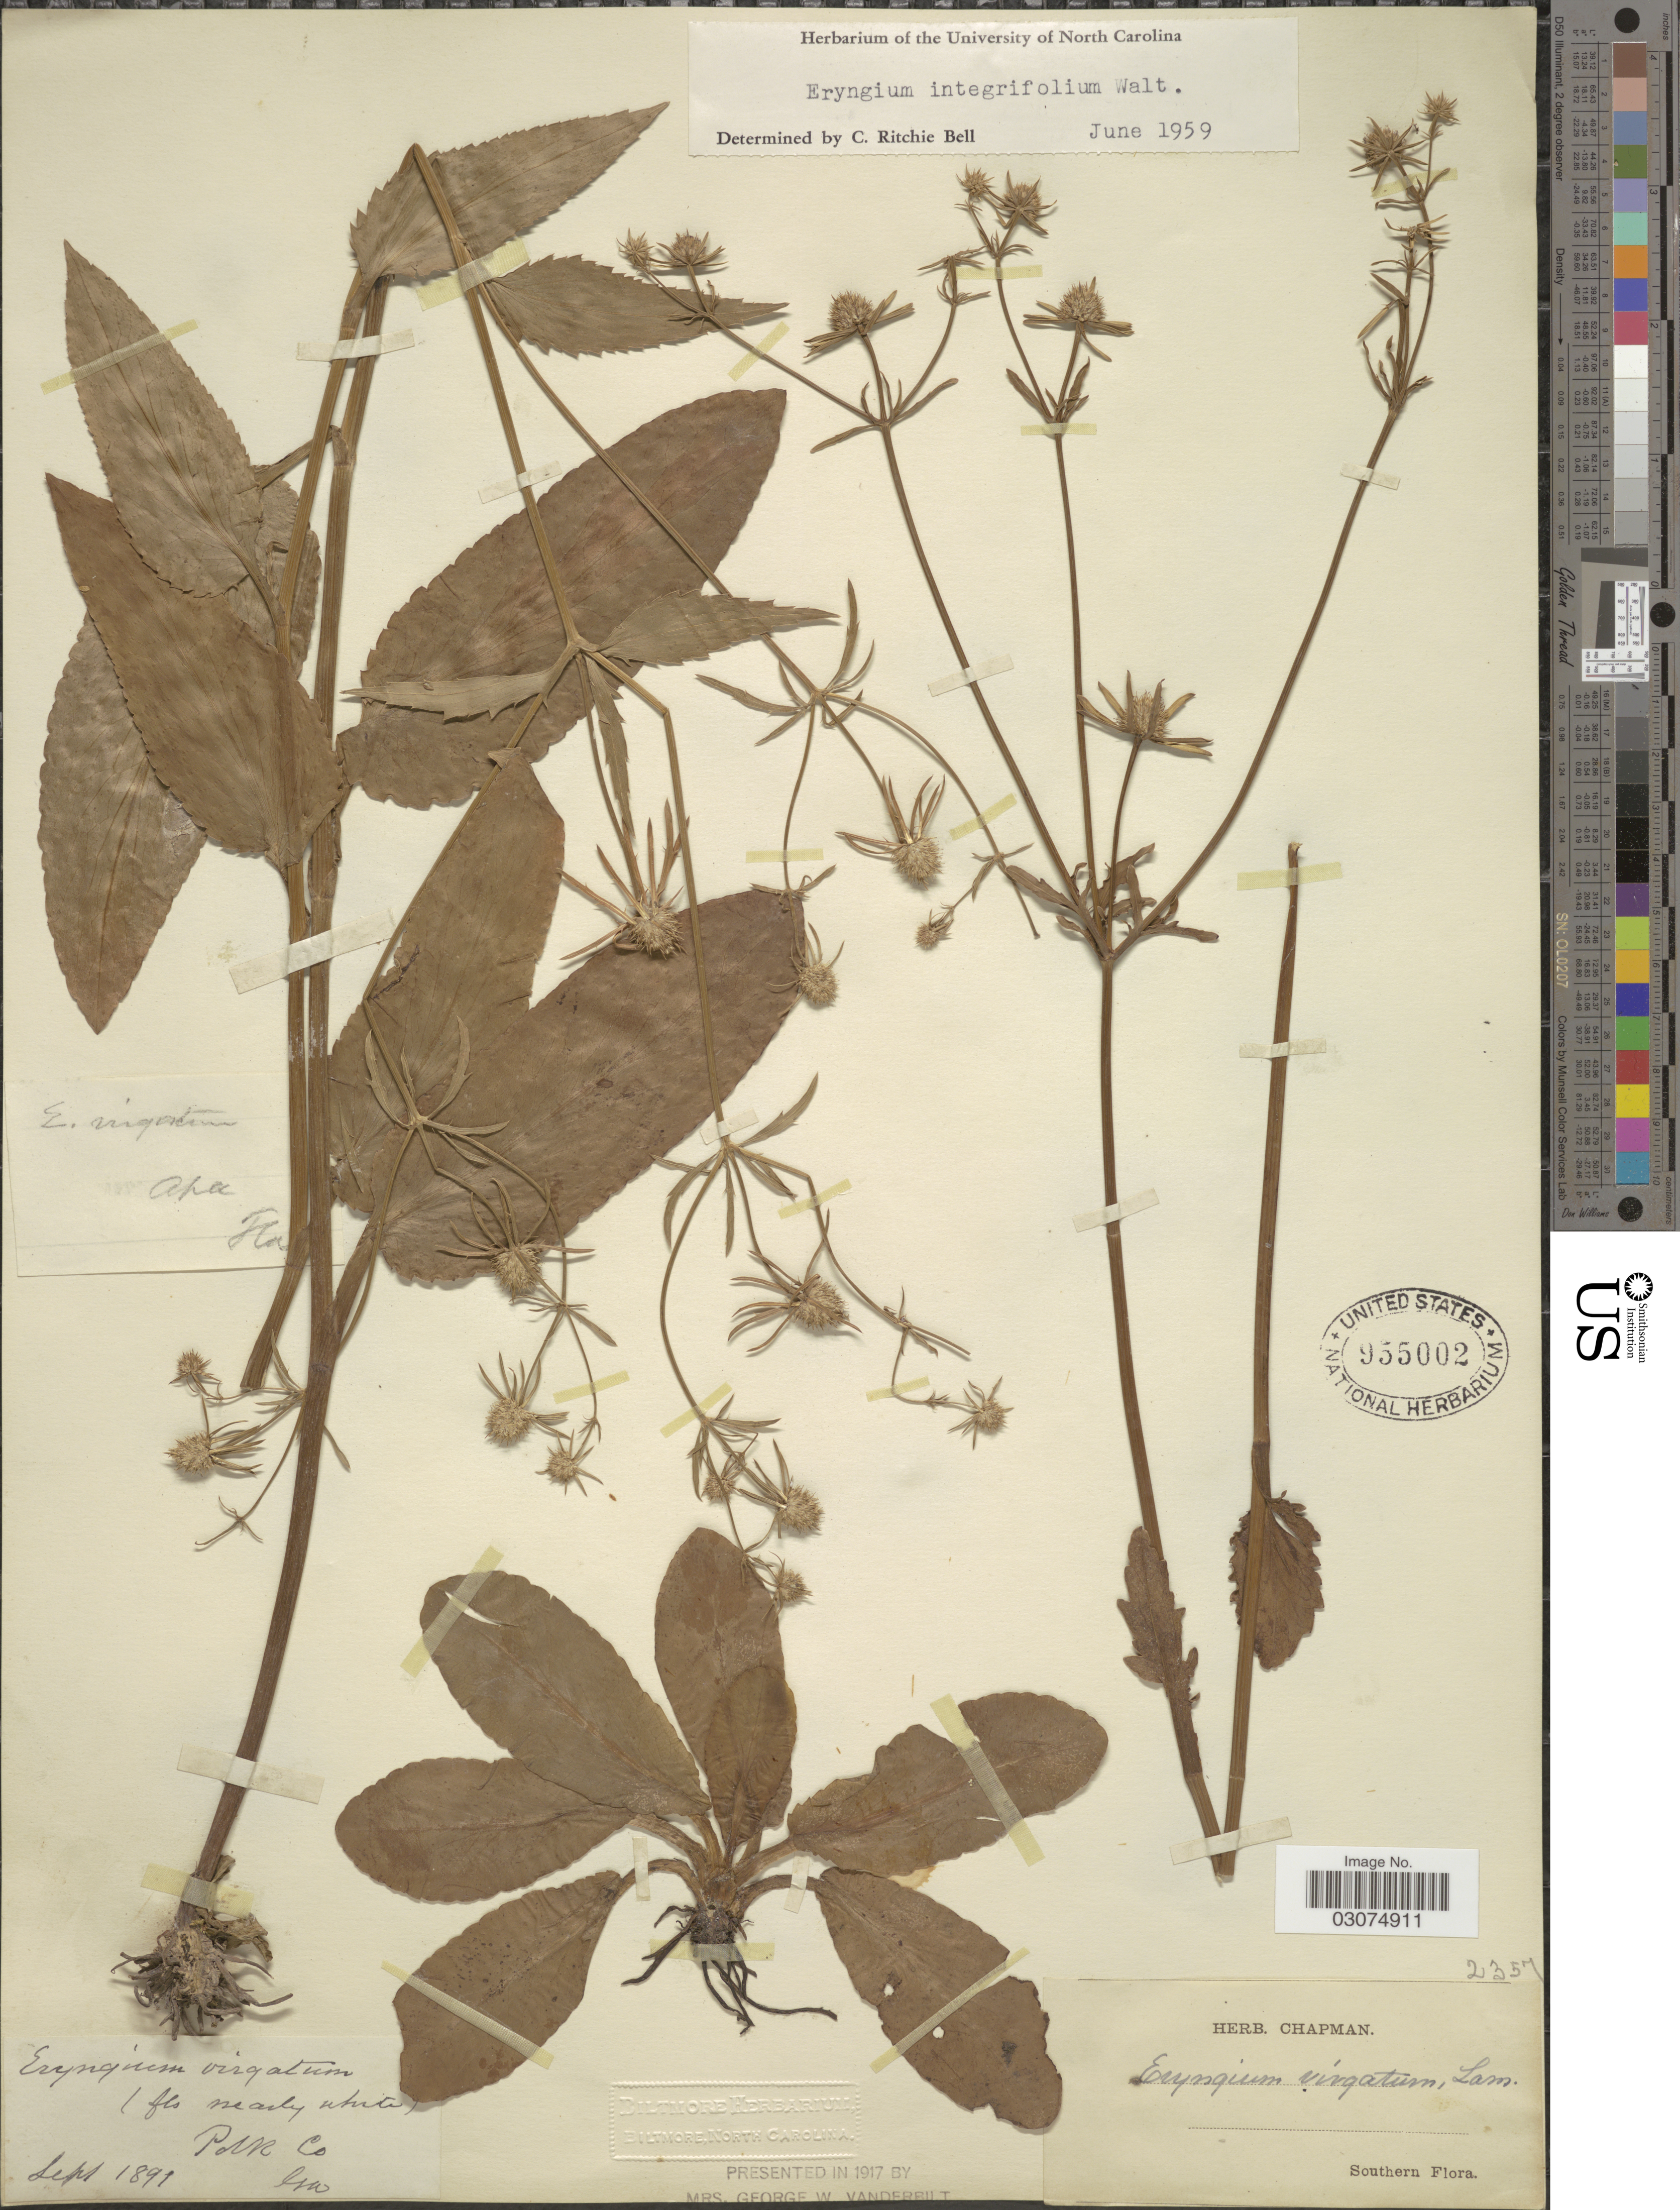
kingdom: Plantae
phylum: Tracheophyta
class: Magnoliopsida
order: Apiales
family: Apiaceae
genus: Eryngium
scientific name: Eryngium integrifolium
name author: Walter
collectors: ex herb. Chapman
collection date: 1891-09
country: United States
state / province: Georgia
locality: Polk Co. Ga. Southern.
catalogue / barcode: US 955002